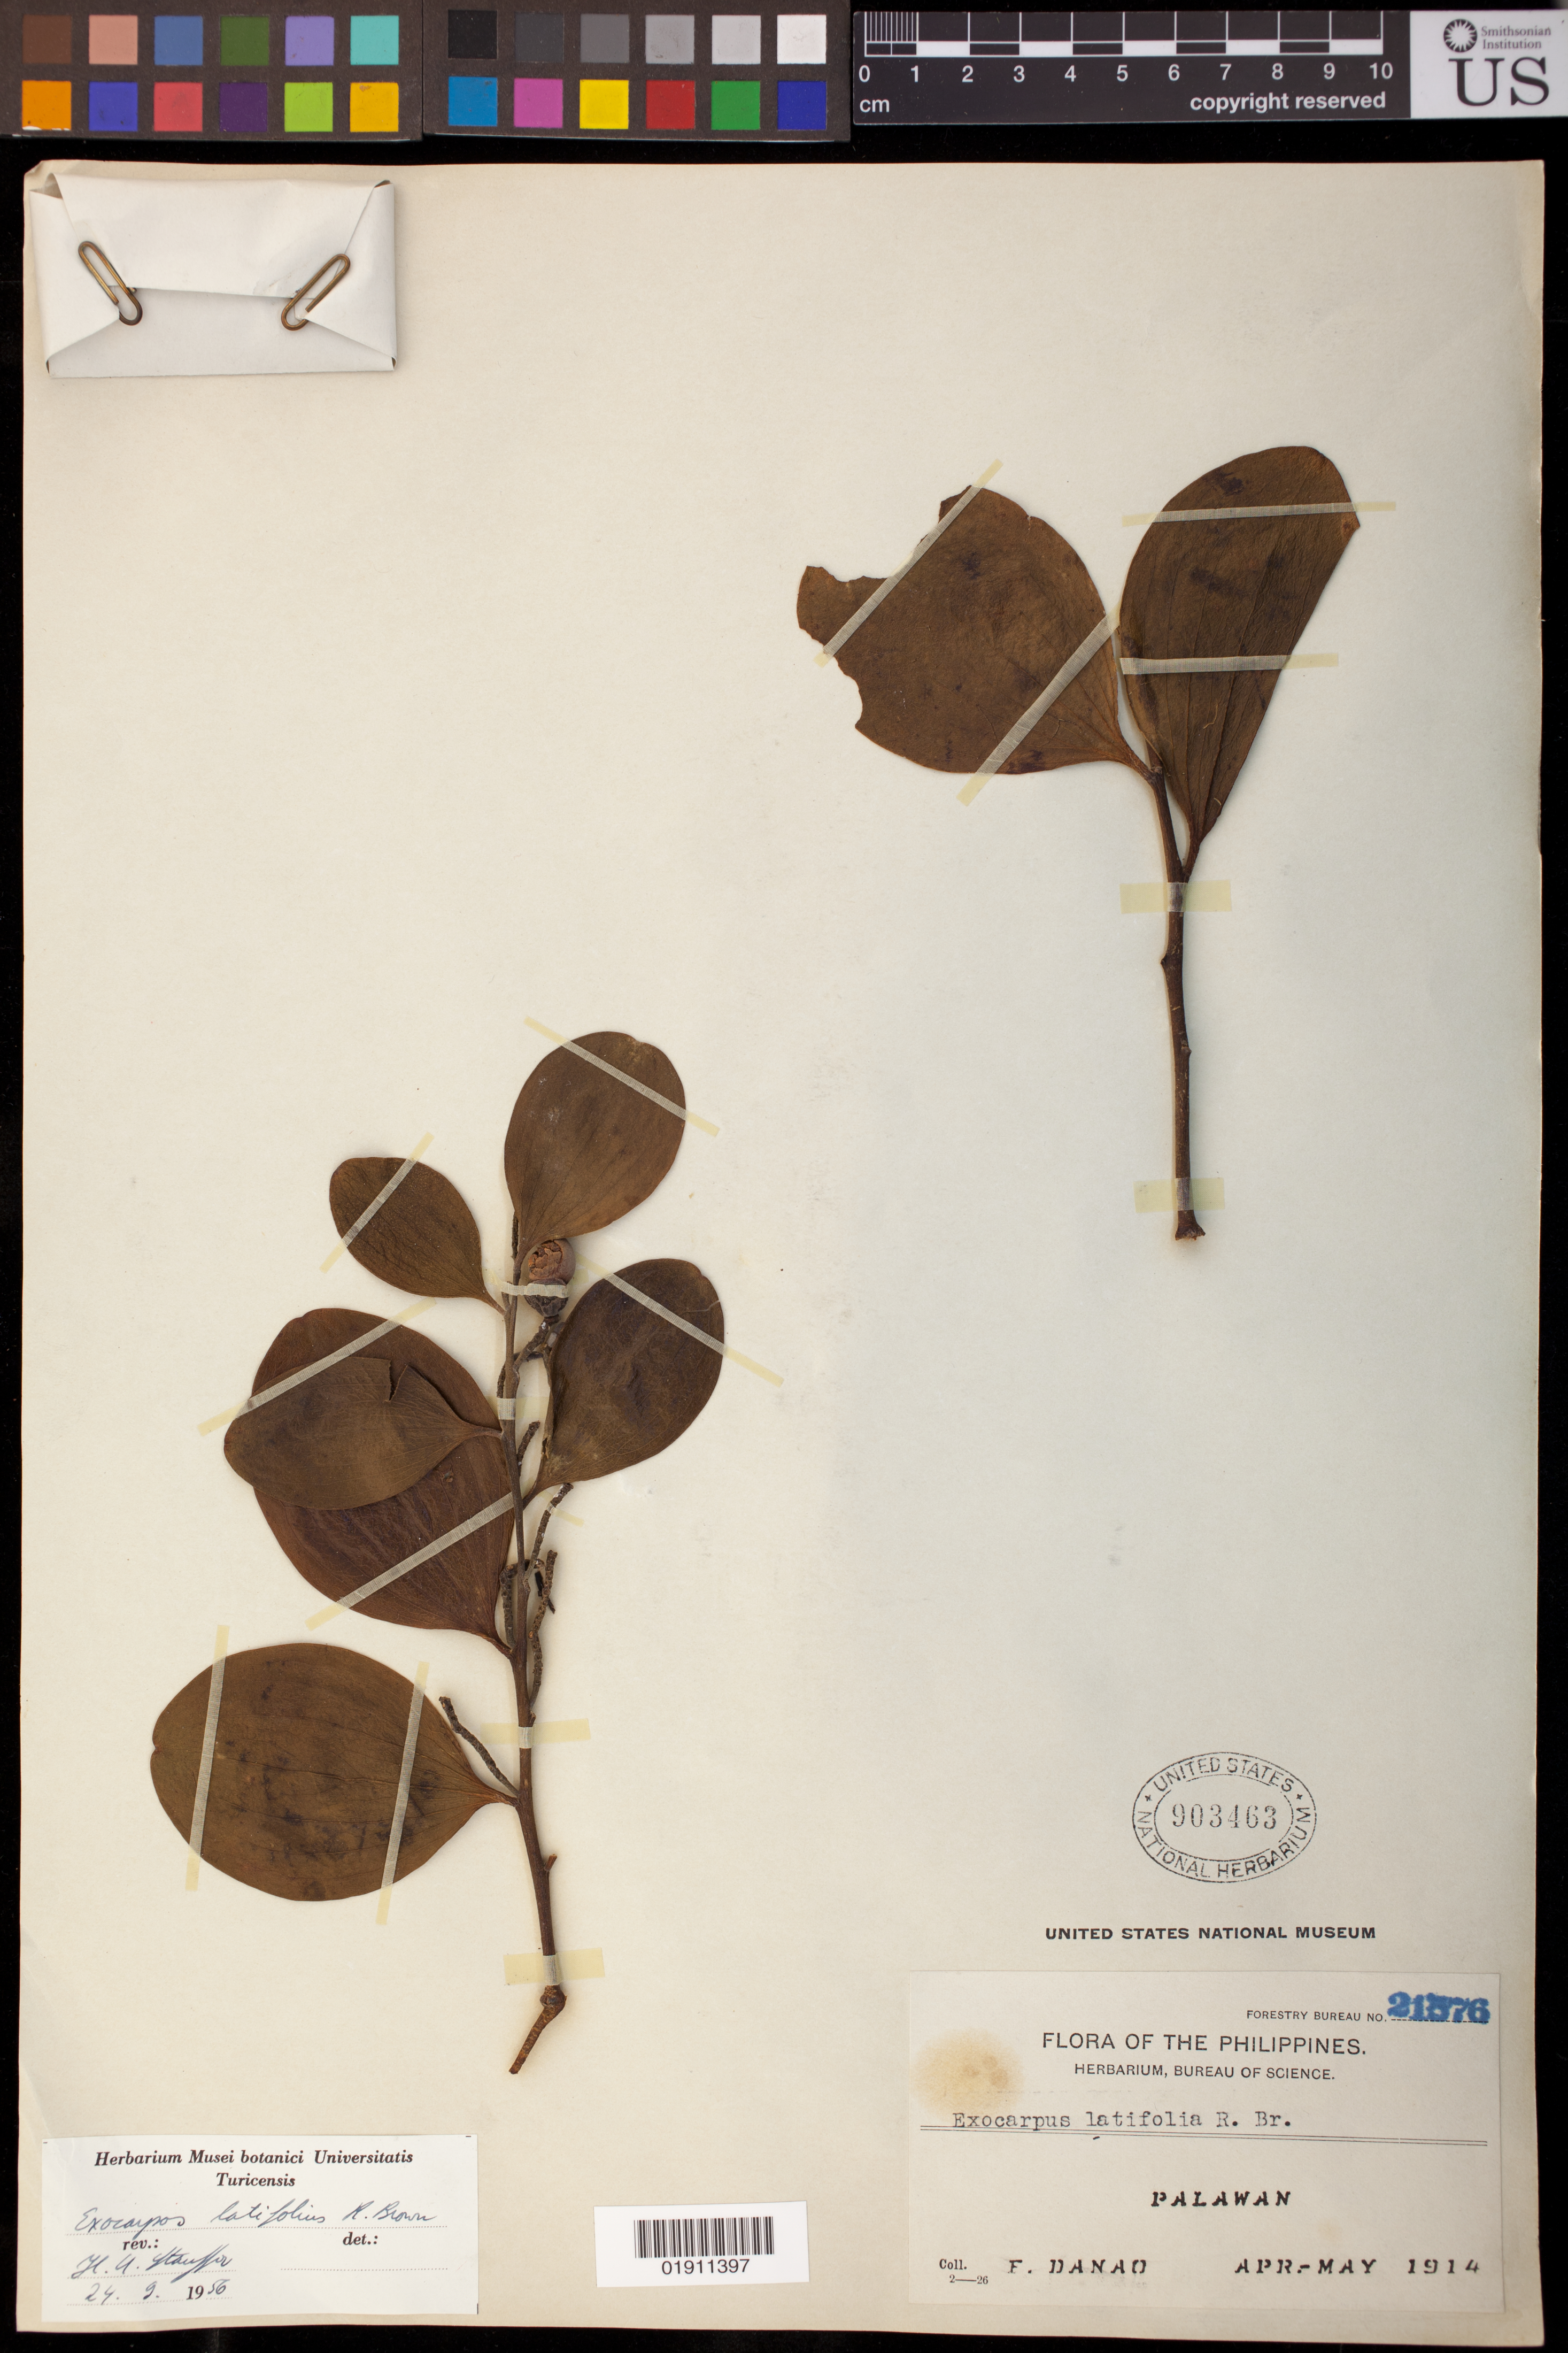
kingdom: Plantae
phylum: Tracheophyta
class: Magnoliopsida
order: Santalales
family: Santalaceae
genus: Exocarpos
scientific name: Exocarpos latifolius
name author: R. Br.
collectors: F. Danao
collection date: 1914-04/1914-05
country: Philippines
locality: Palawan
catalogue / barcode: US 903463